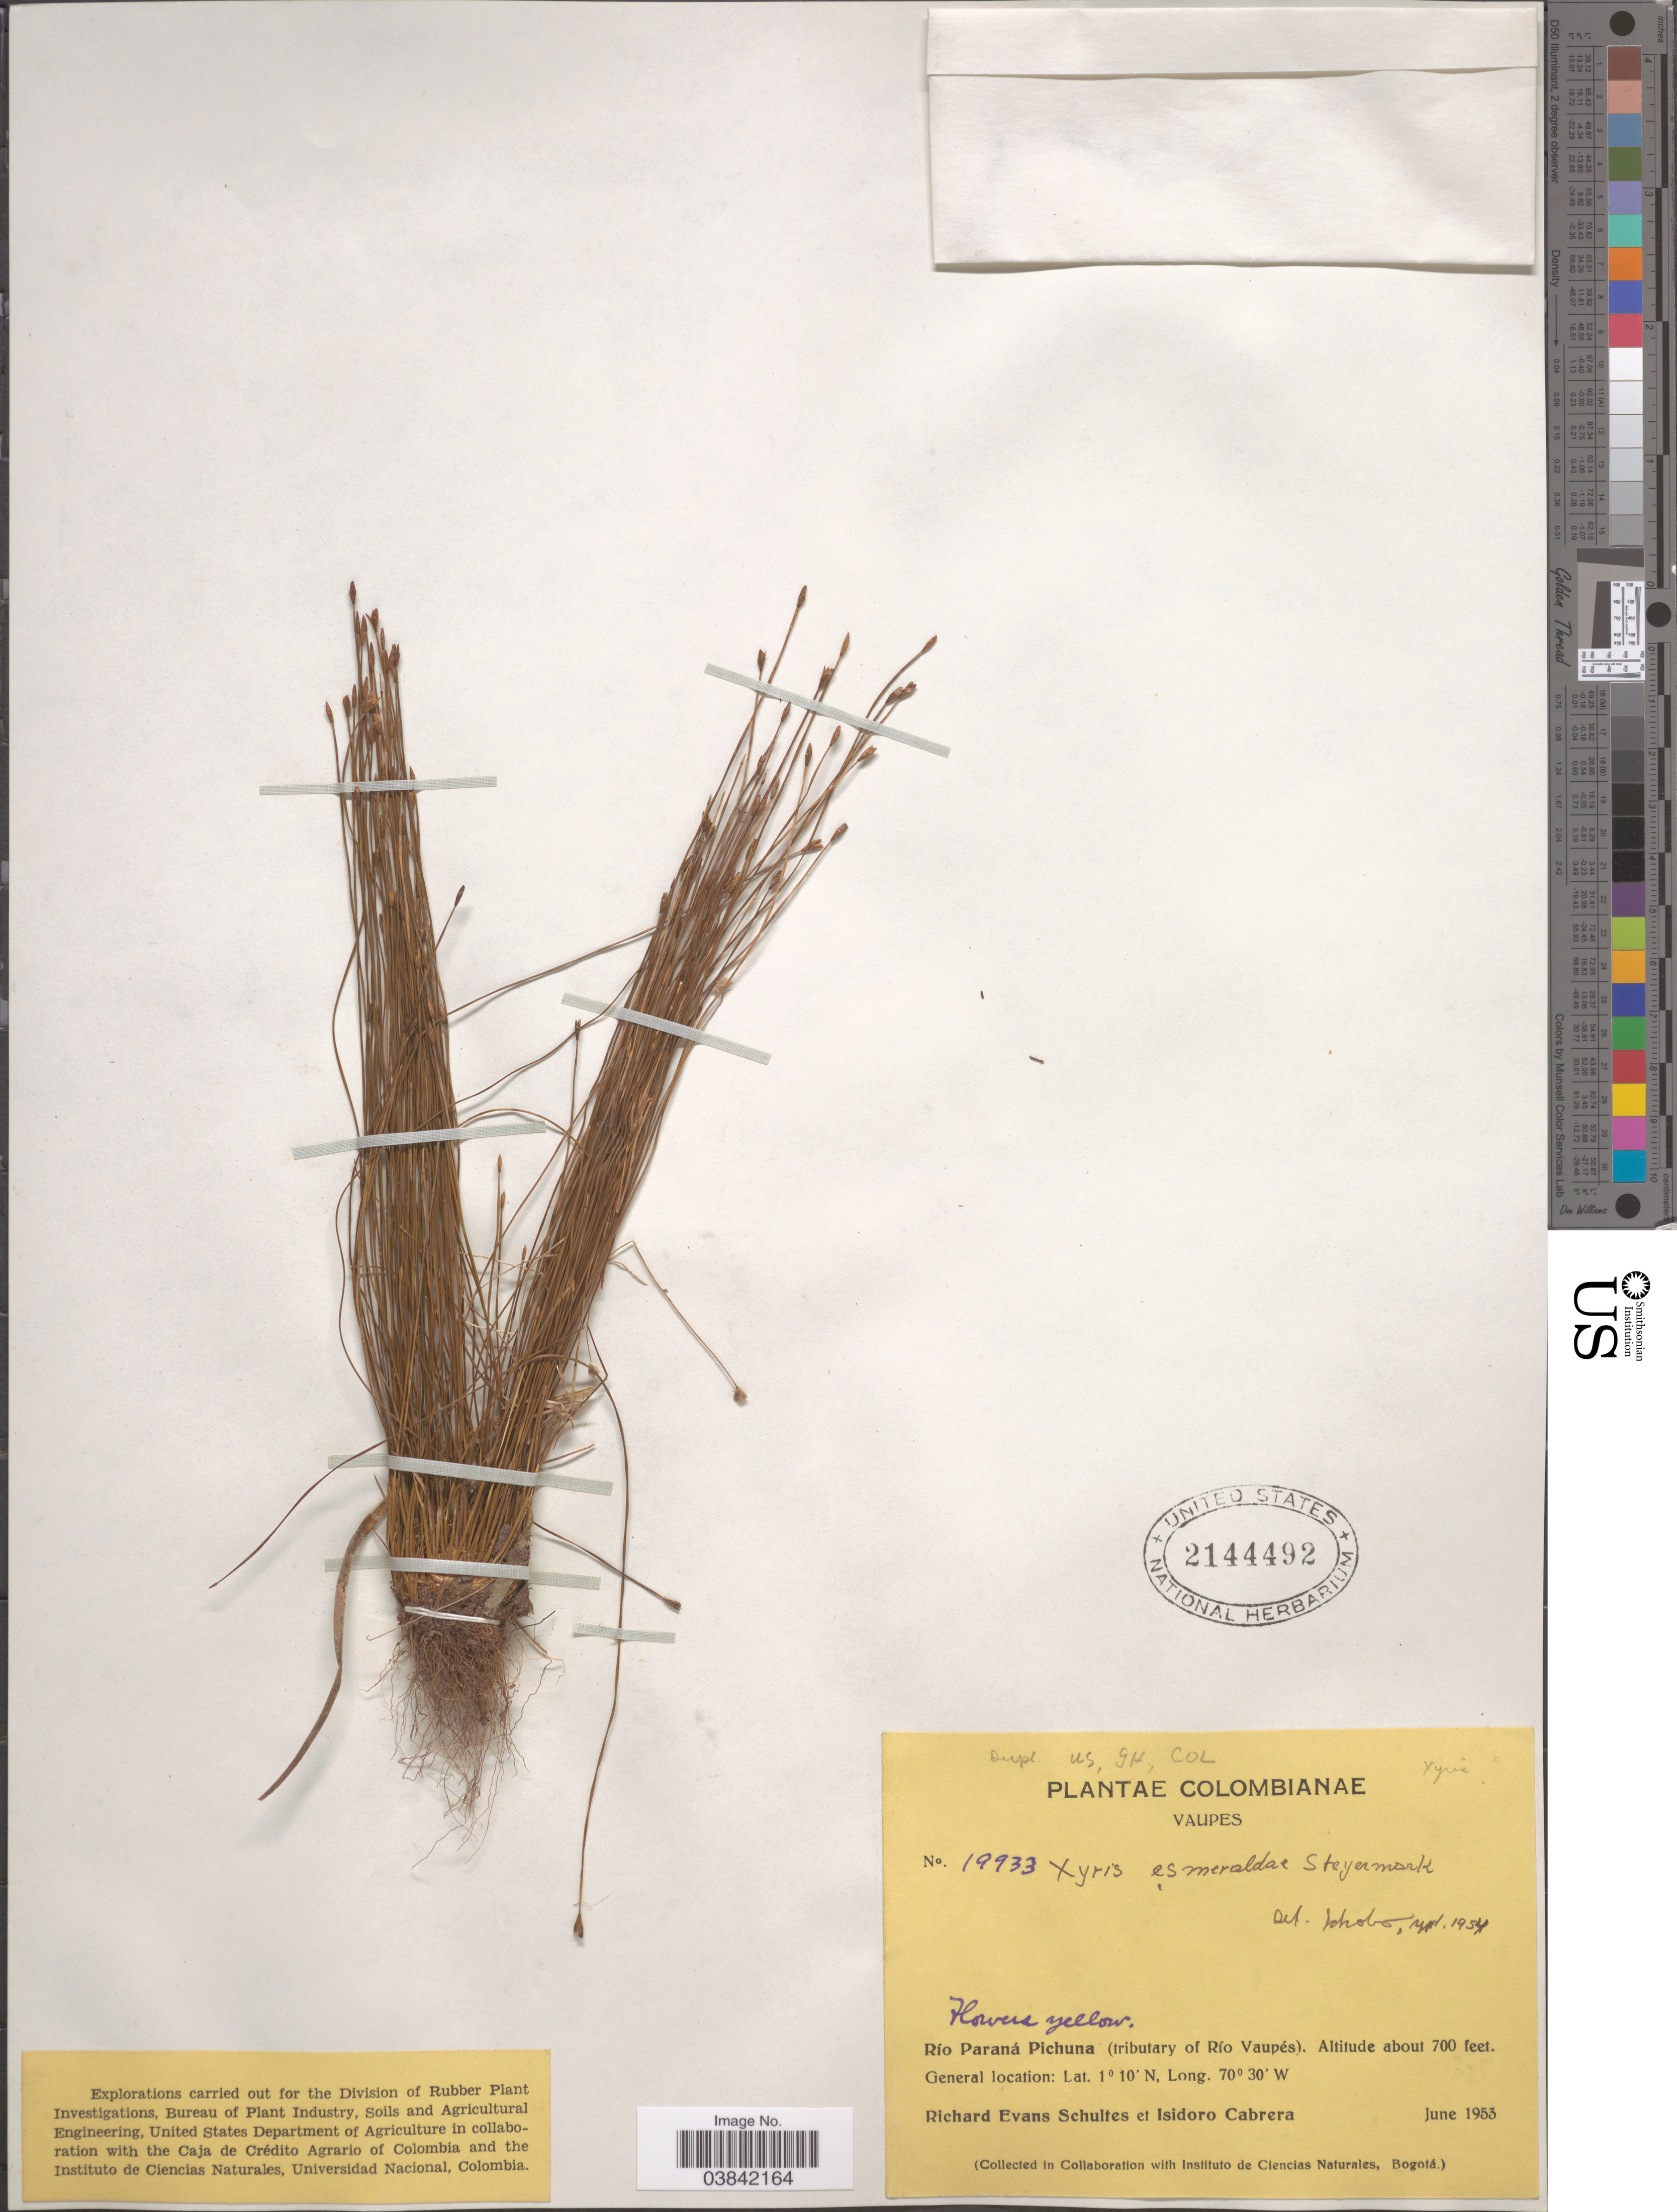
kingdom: Plantae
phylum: Tracheophyta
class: Liliopsida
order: Poales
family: Xyridaceae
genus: Xyris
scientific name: Xyris esmeraldae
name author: Steyerm.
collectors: R. E. Schultes & I. Cabrera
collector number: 19933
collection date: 1953-06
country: Colombia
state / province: Vaupés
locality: Río Paraná Pichuna (tributary of Río Vaupés).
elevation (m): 213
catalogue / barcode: US 2144492